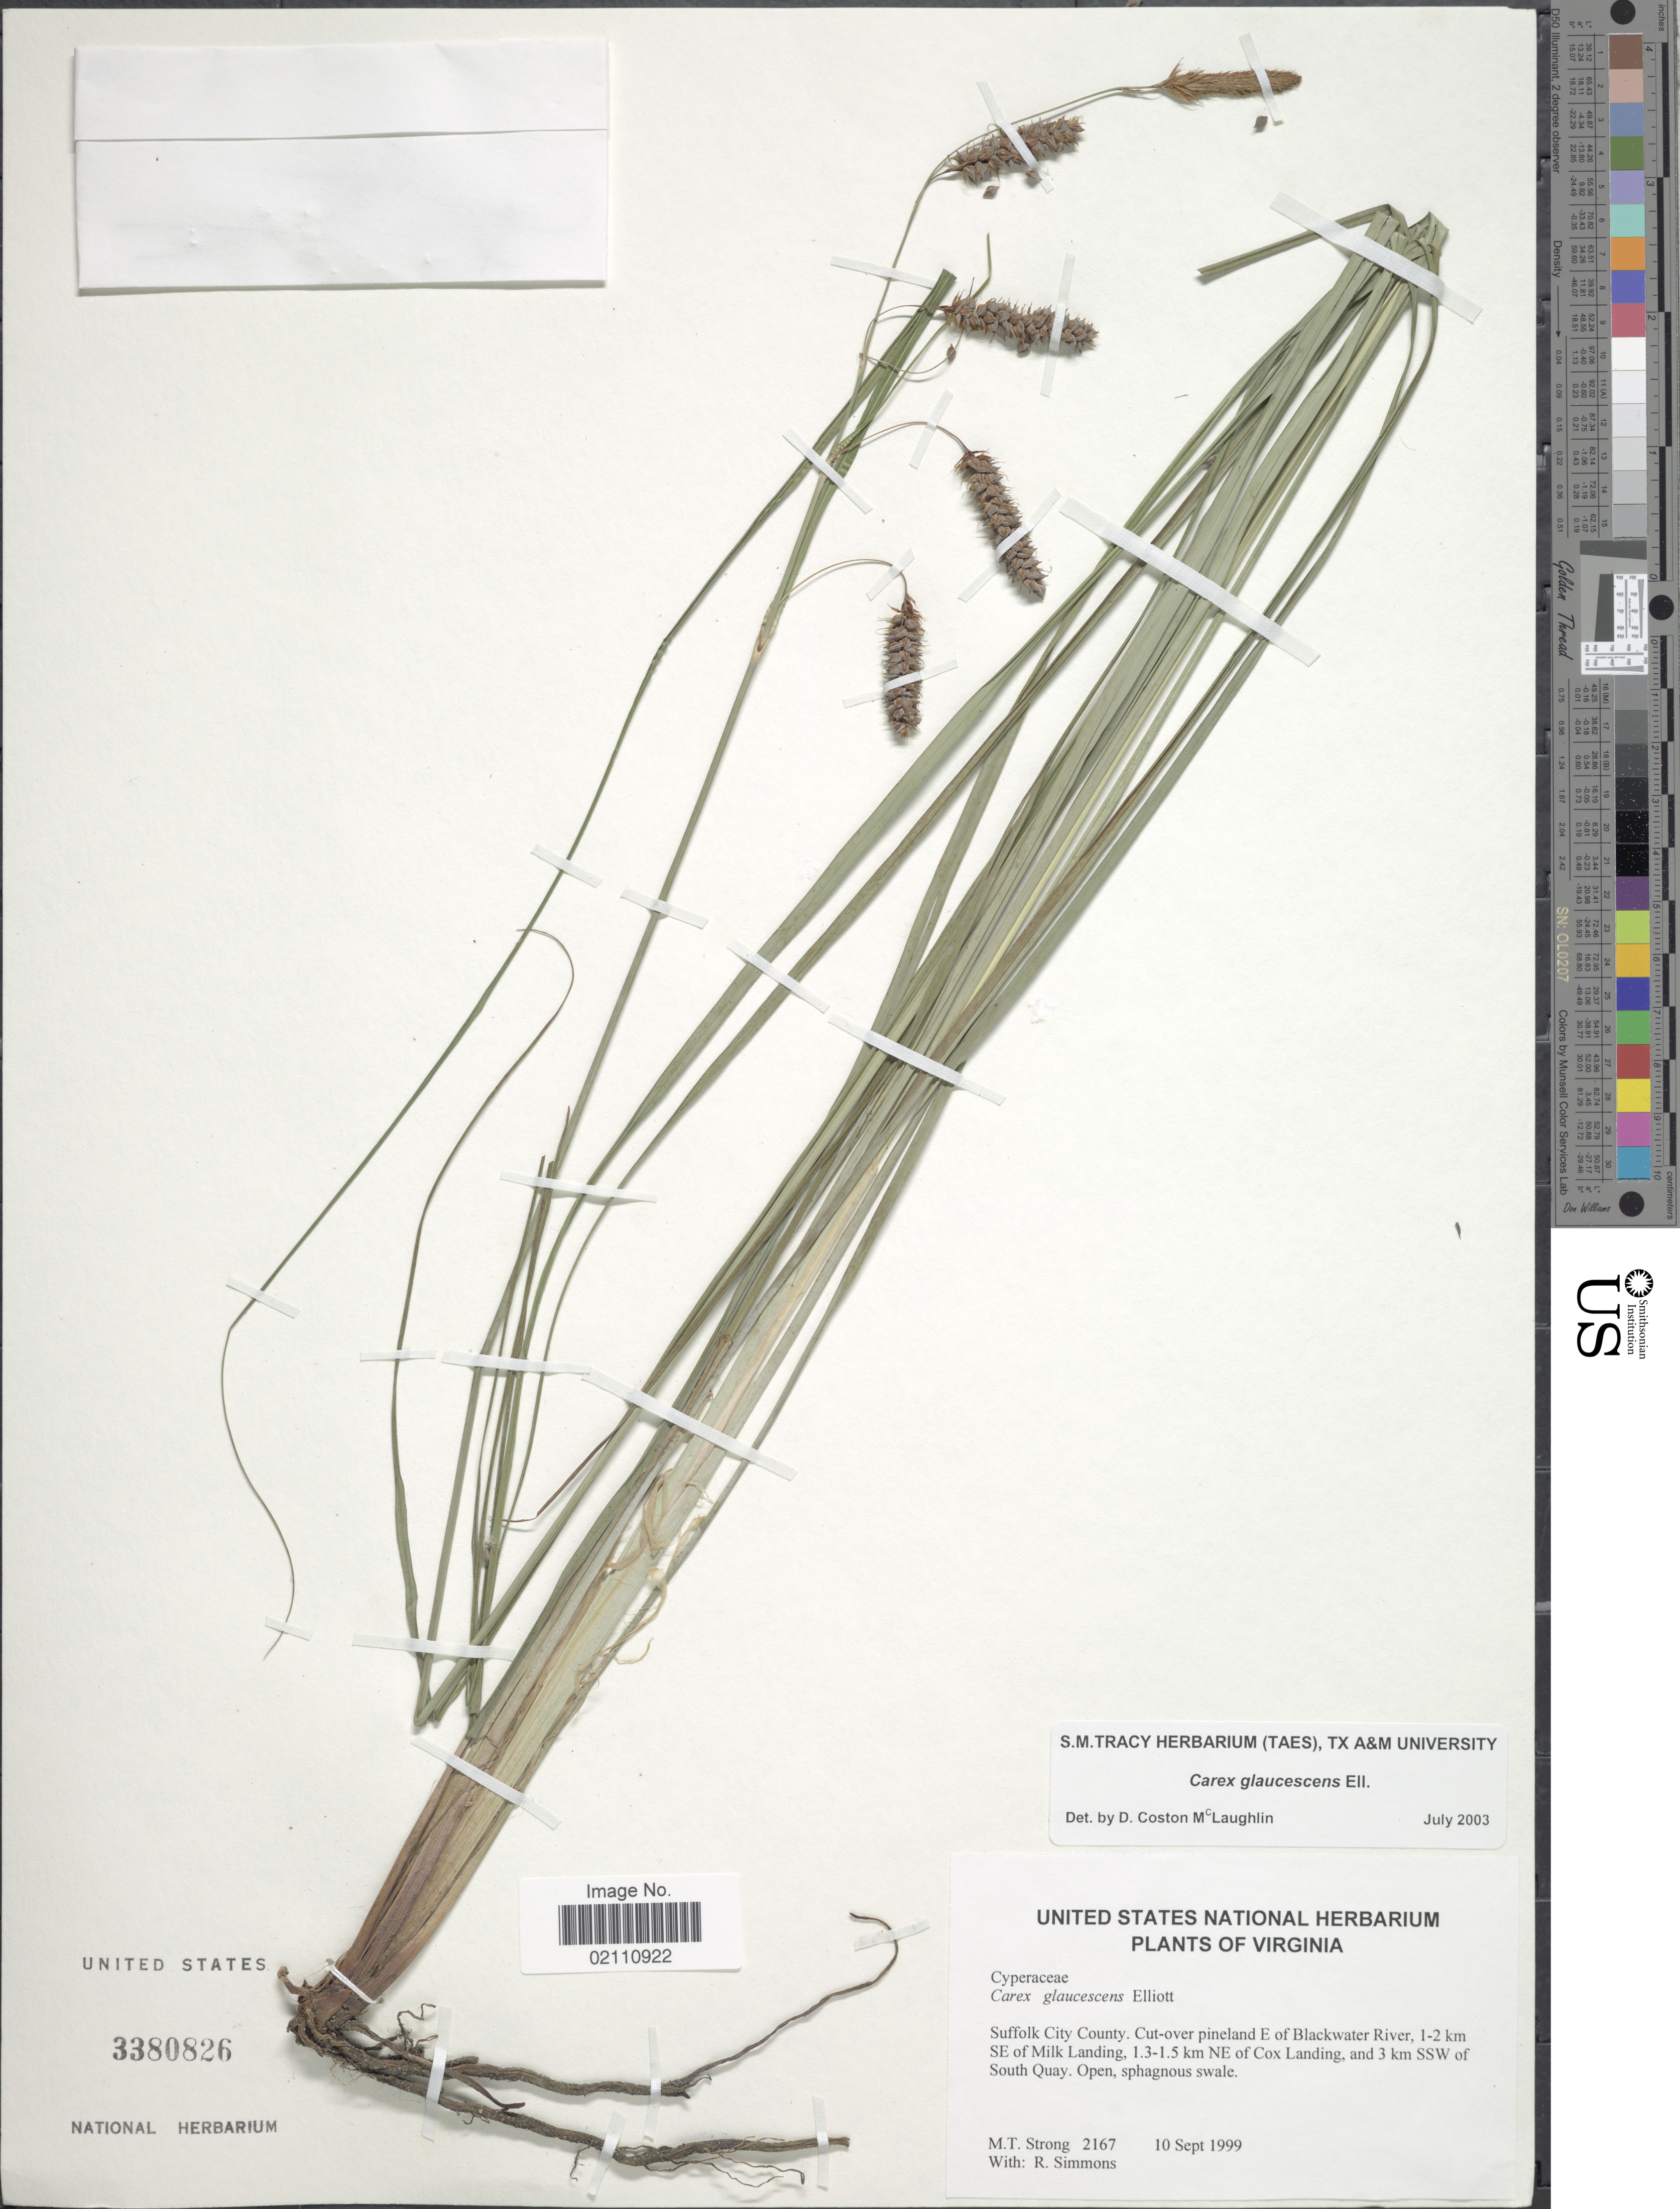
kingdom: Plantae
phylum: Tracheophyta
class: Liliopsida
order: Poales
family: Cyperaceae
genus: Carex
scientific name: Carex glaucescens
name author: Elliott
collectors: M. T. Strong & R. Simmons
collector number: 2167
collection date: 1999-09-10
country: United States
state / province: Virginia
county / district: City of Suffolk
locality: Suffolk City County: Cut-over pineland E of Blackwater River, 1-2 km SE of Milk Landing, 1.3-1.5 km NE of Cox Landing, and 3 km SSW of South Quay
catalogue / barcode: US 3380826